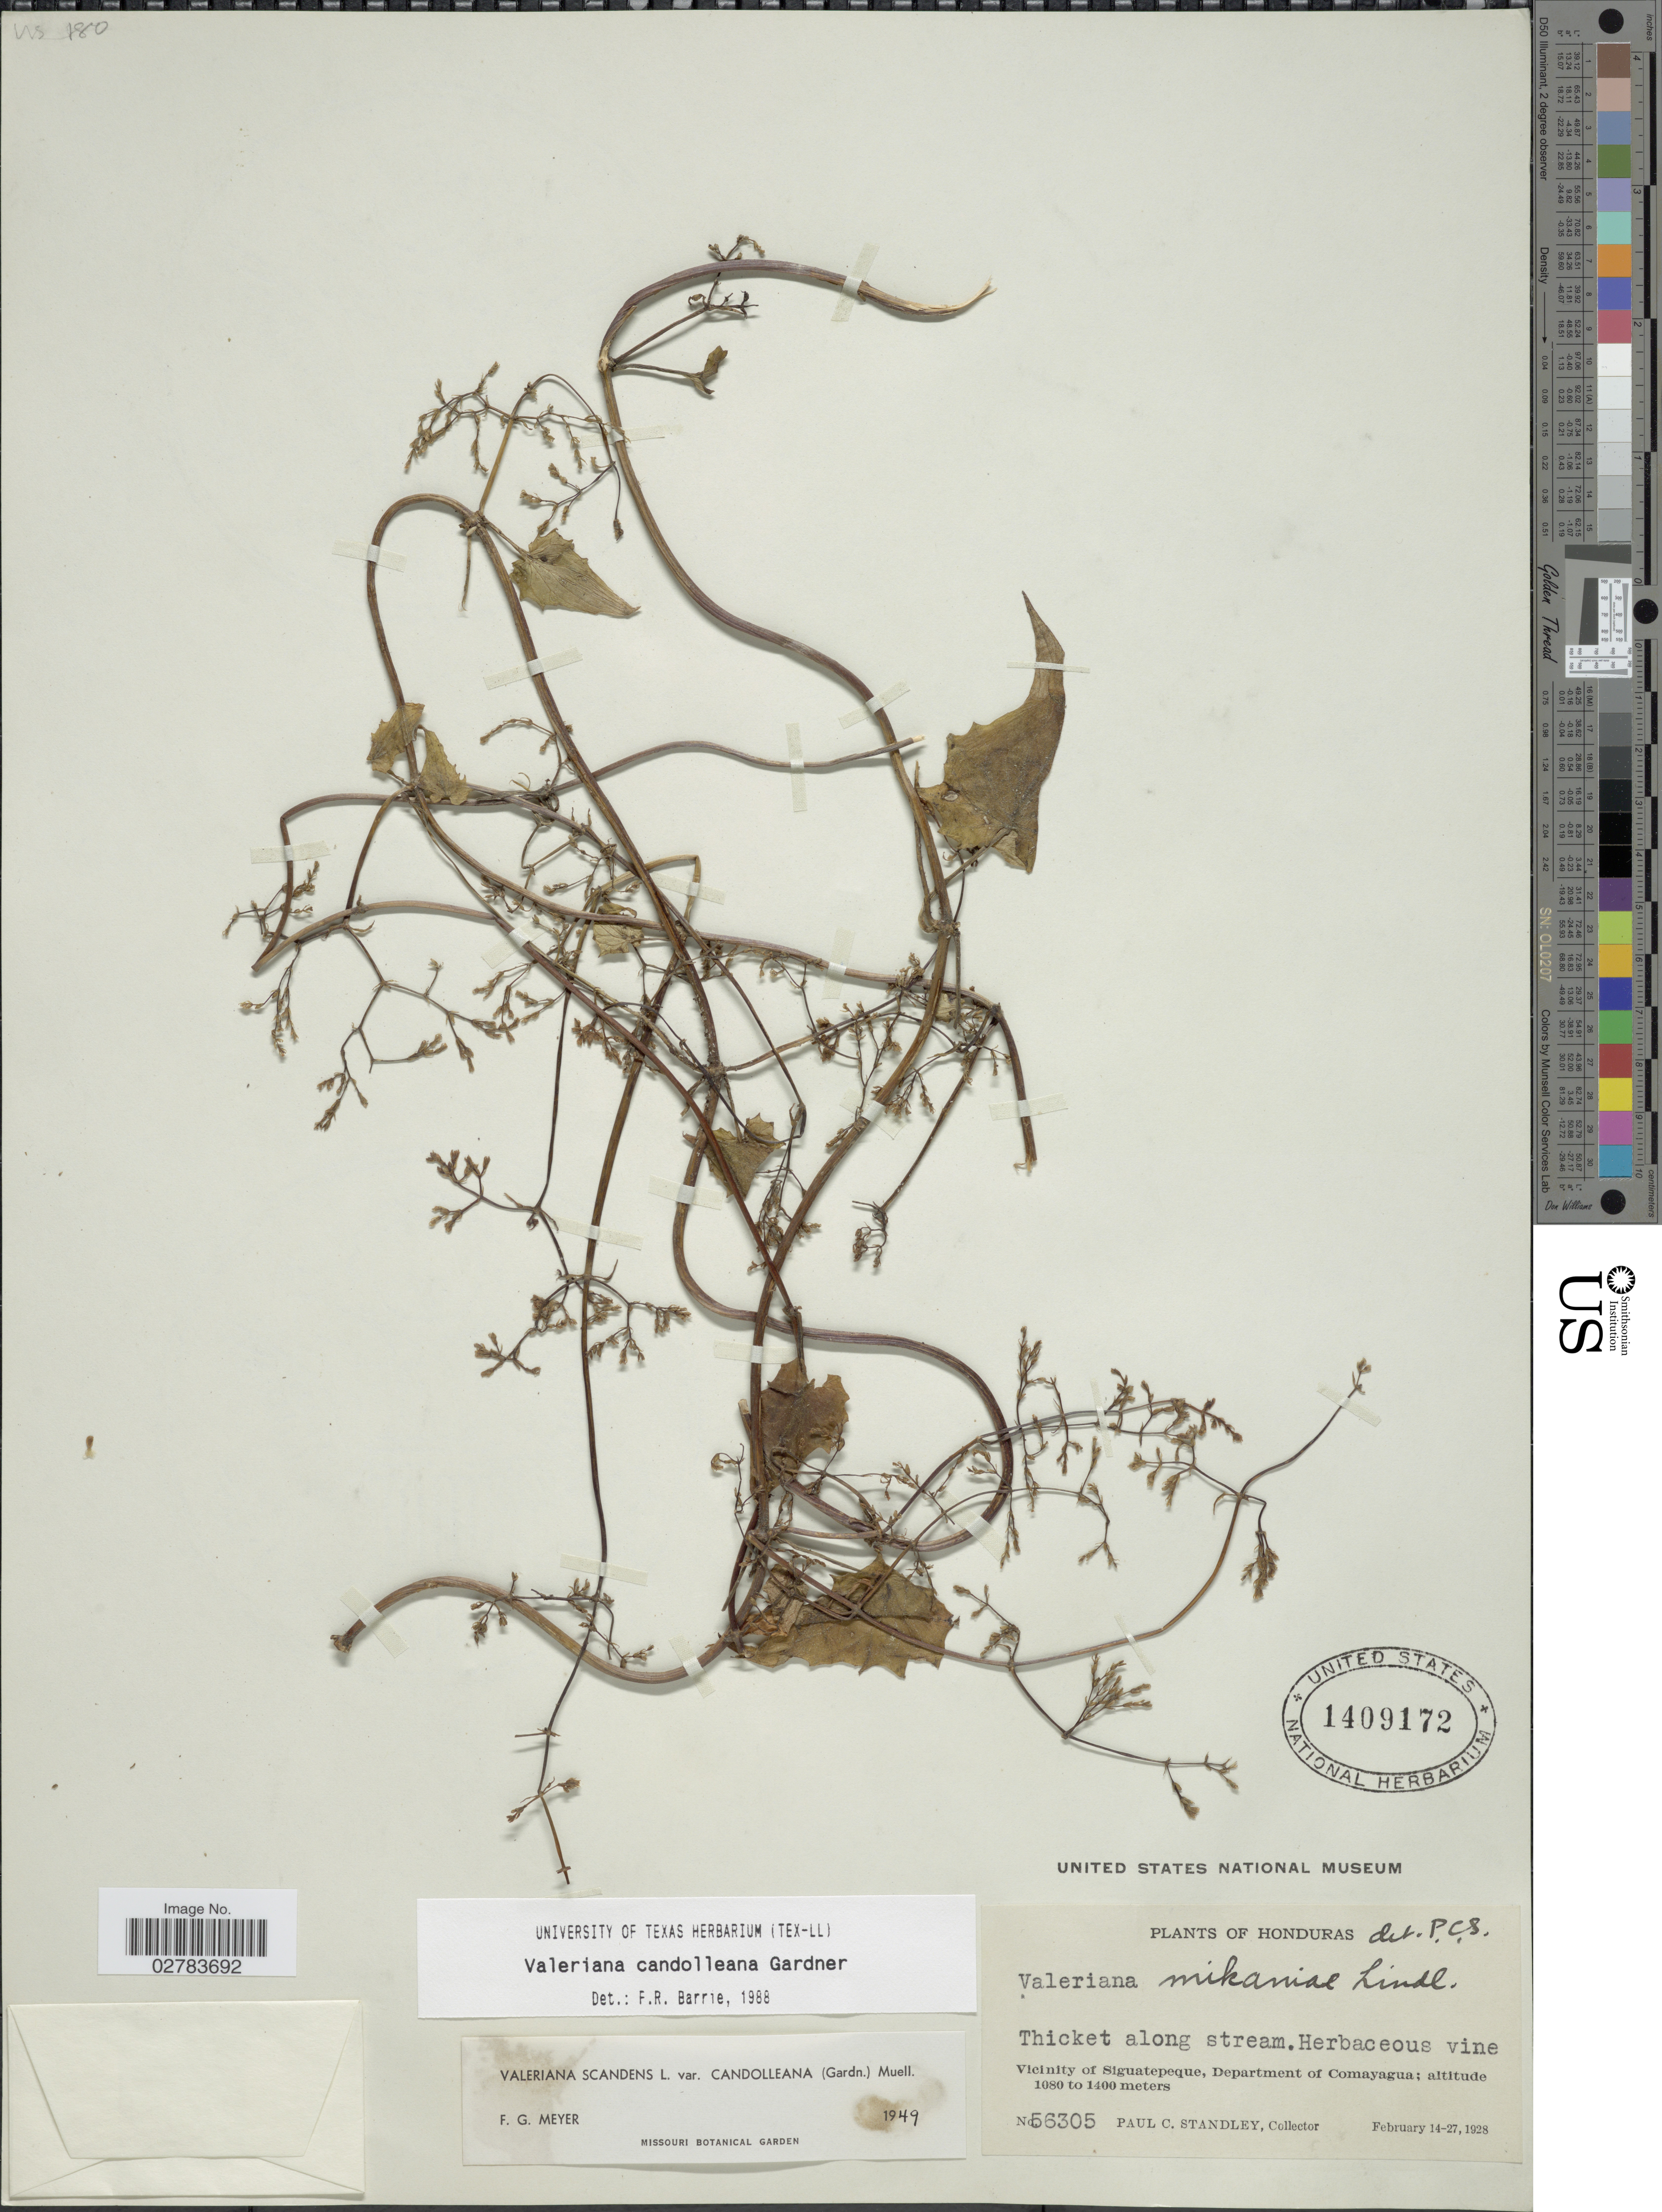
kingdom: Plantae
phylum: Tracheophyta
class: Magnoliopsida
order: Dipsacales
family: Caprifoliaceae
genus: Valeriana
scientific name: Valeriana candolleana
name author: Gardner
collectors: P. C. Standley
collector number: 56305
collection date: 1928-02-14/1928-02-27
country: Honduras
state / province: Comayagua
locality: Vicinity of Siguatepeque, Department of Comayagua.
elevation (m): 1080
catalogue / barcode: US 1409172